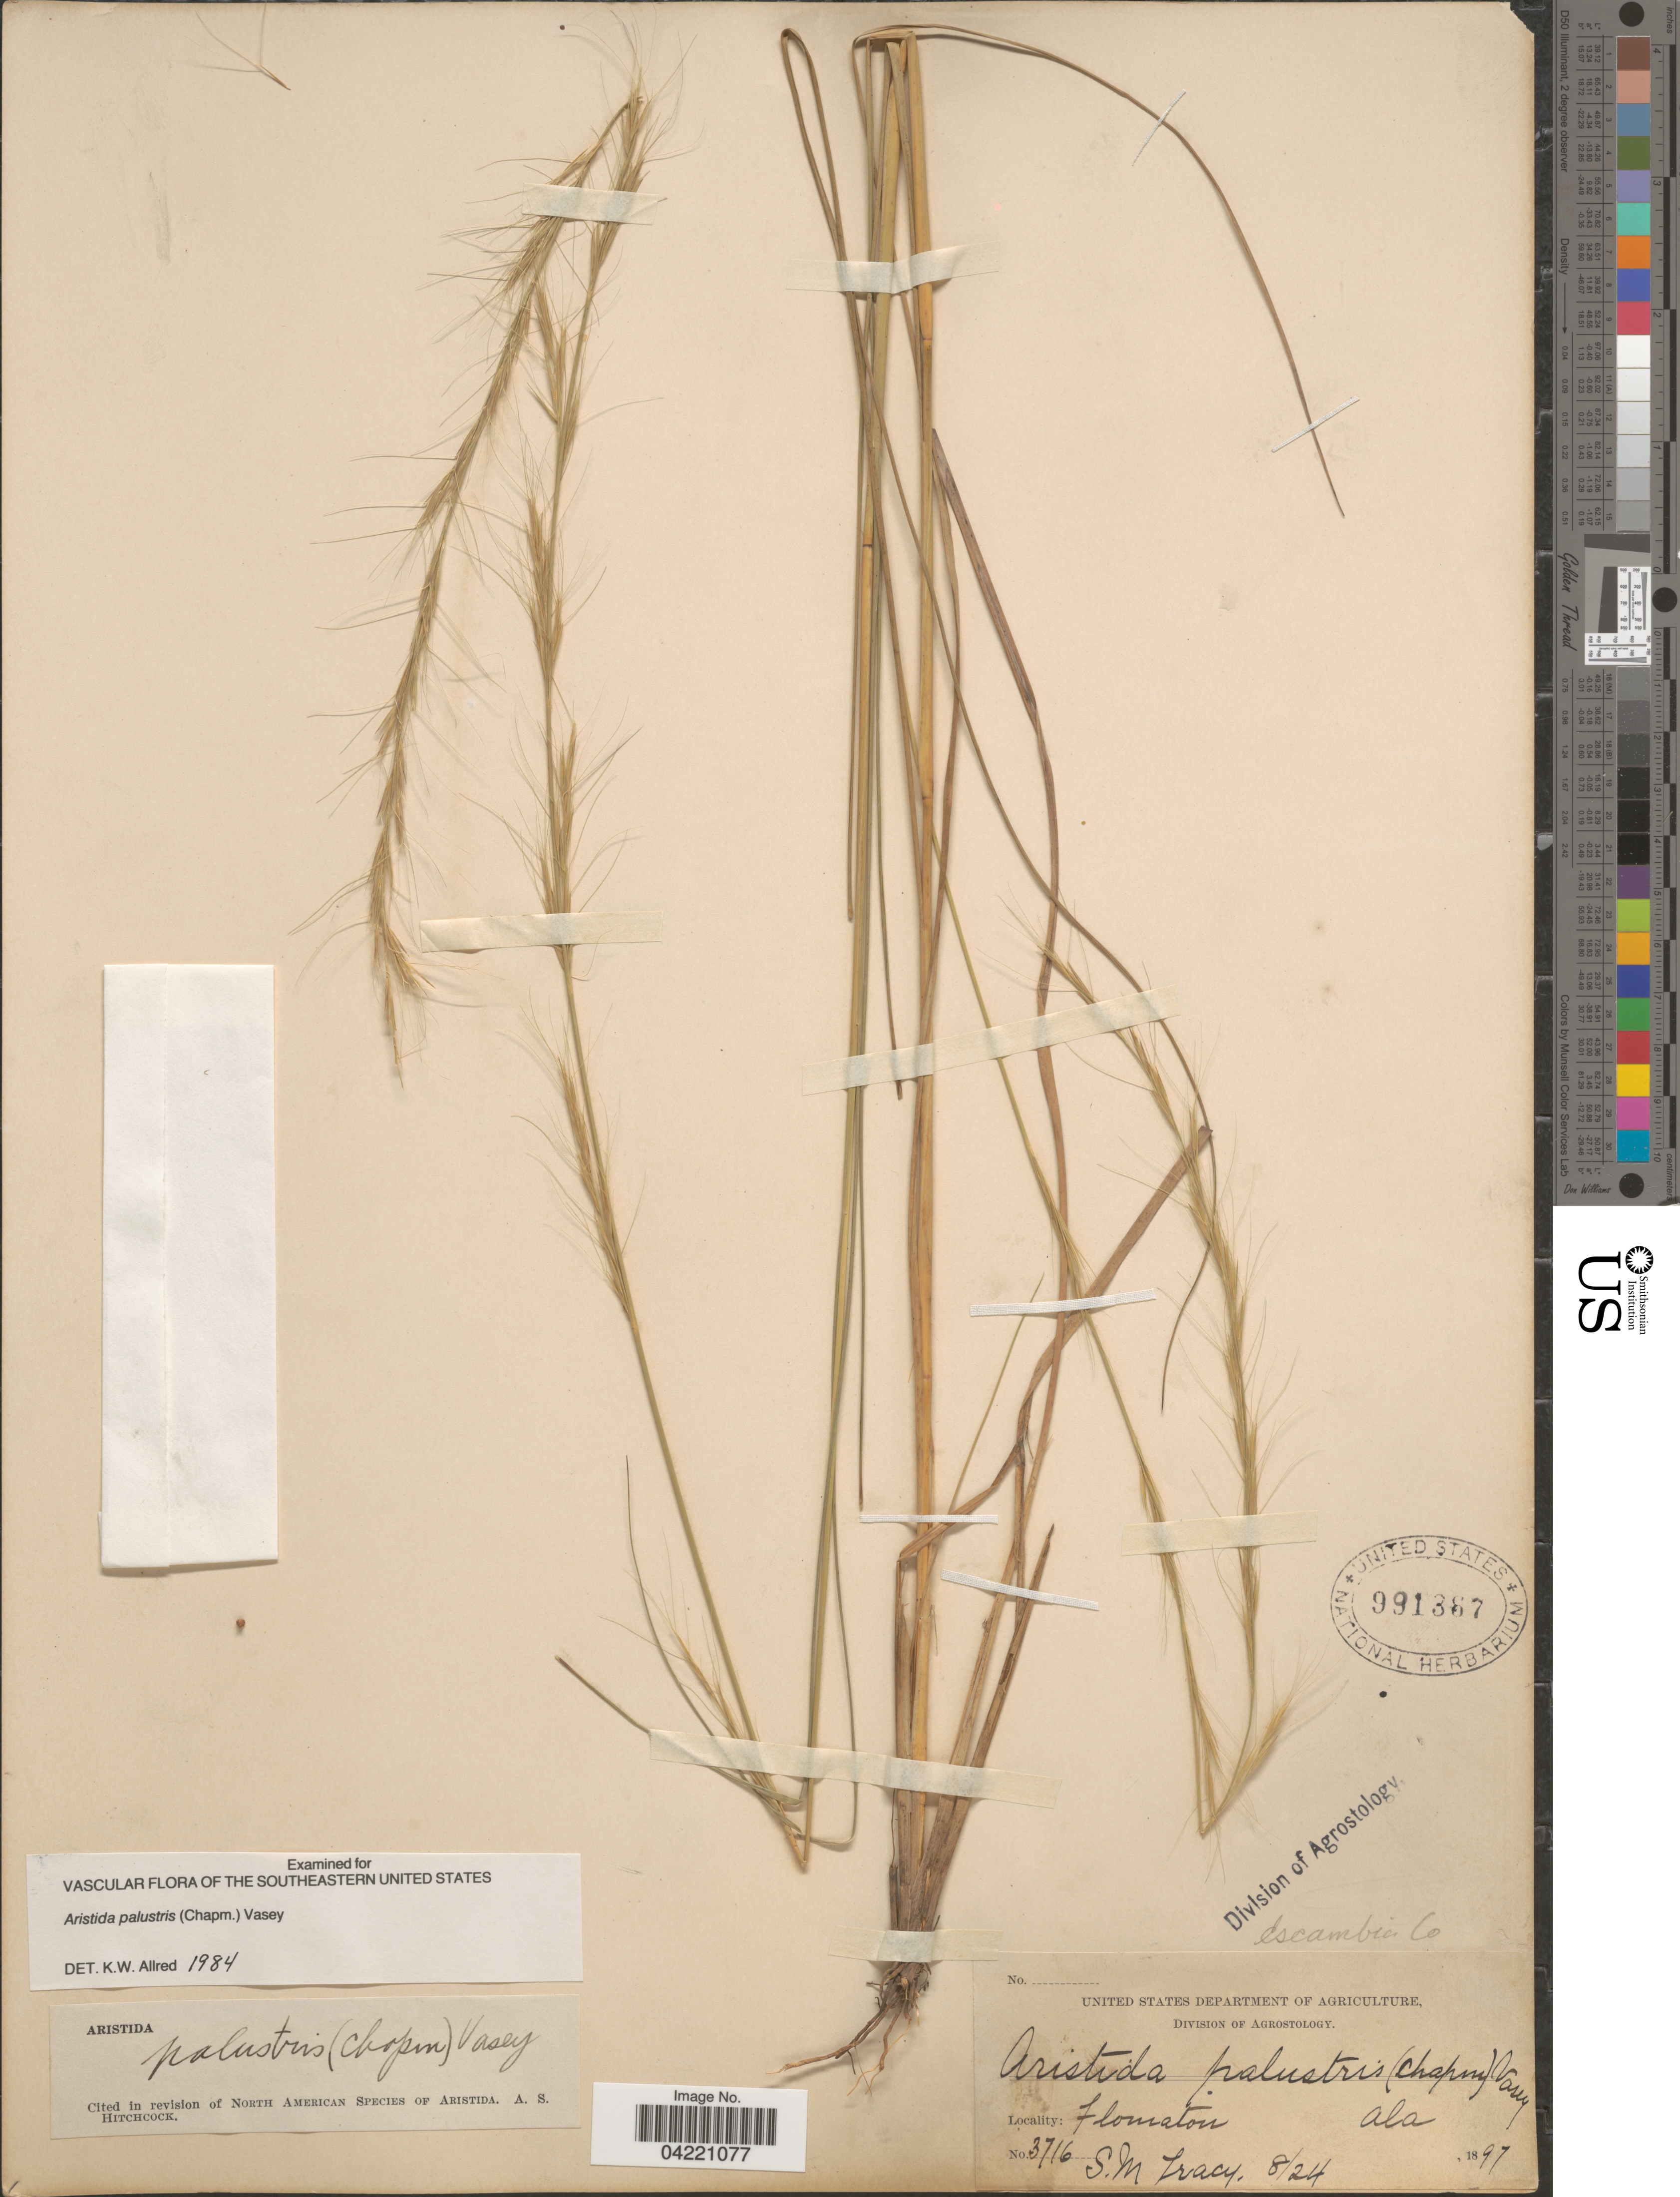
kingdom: Plantae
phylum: Tracheophyta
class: Liliopsida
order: Poales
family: Poaceae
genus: Aristida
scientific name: Aristida palustris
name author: (Chapm.) Vasey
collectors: S. M. Tracy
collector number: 3716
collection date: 1897-08-24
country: United States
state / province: Alabama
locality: Flomaton. Escambia Co.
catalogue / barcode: US 991367